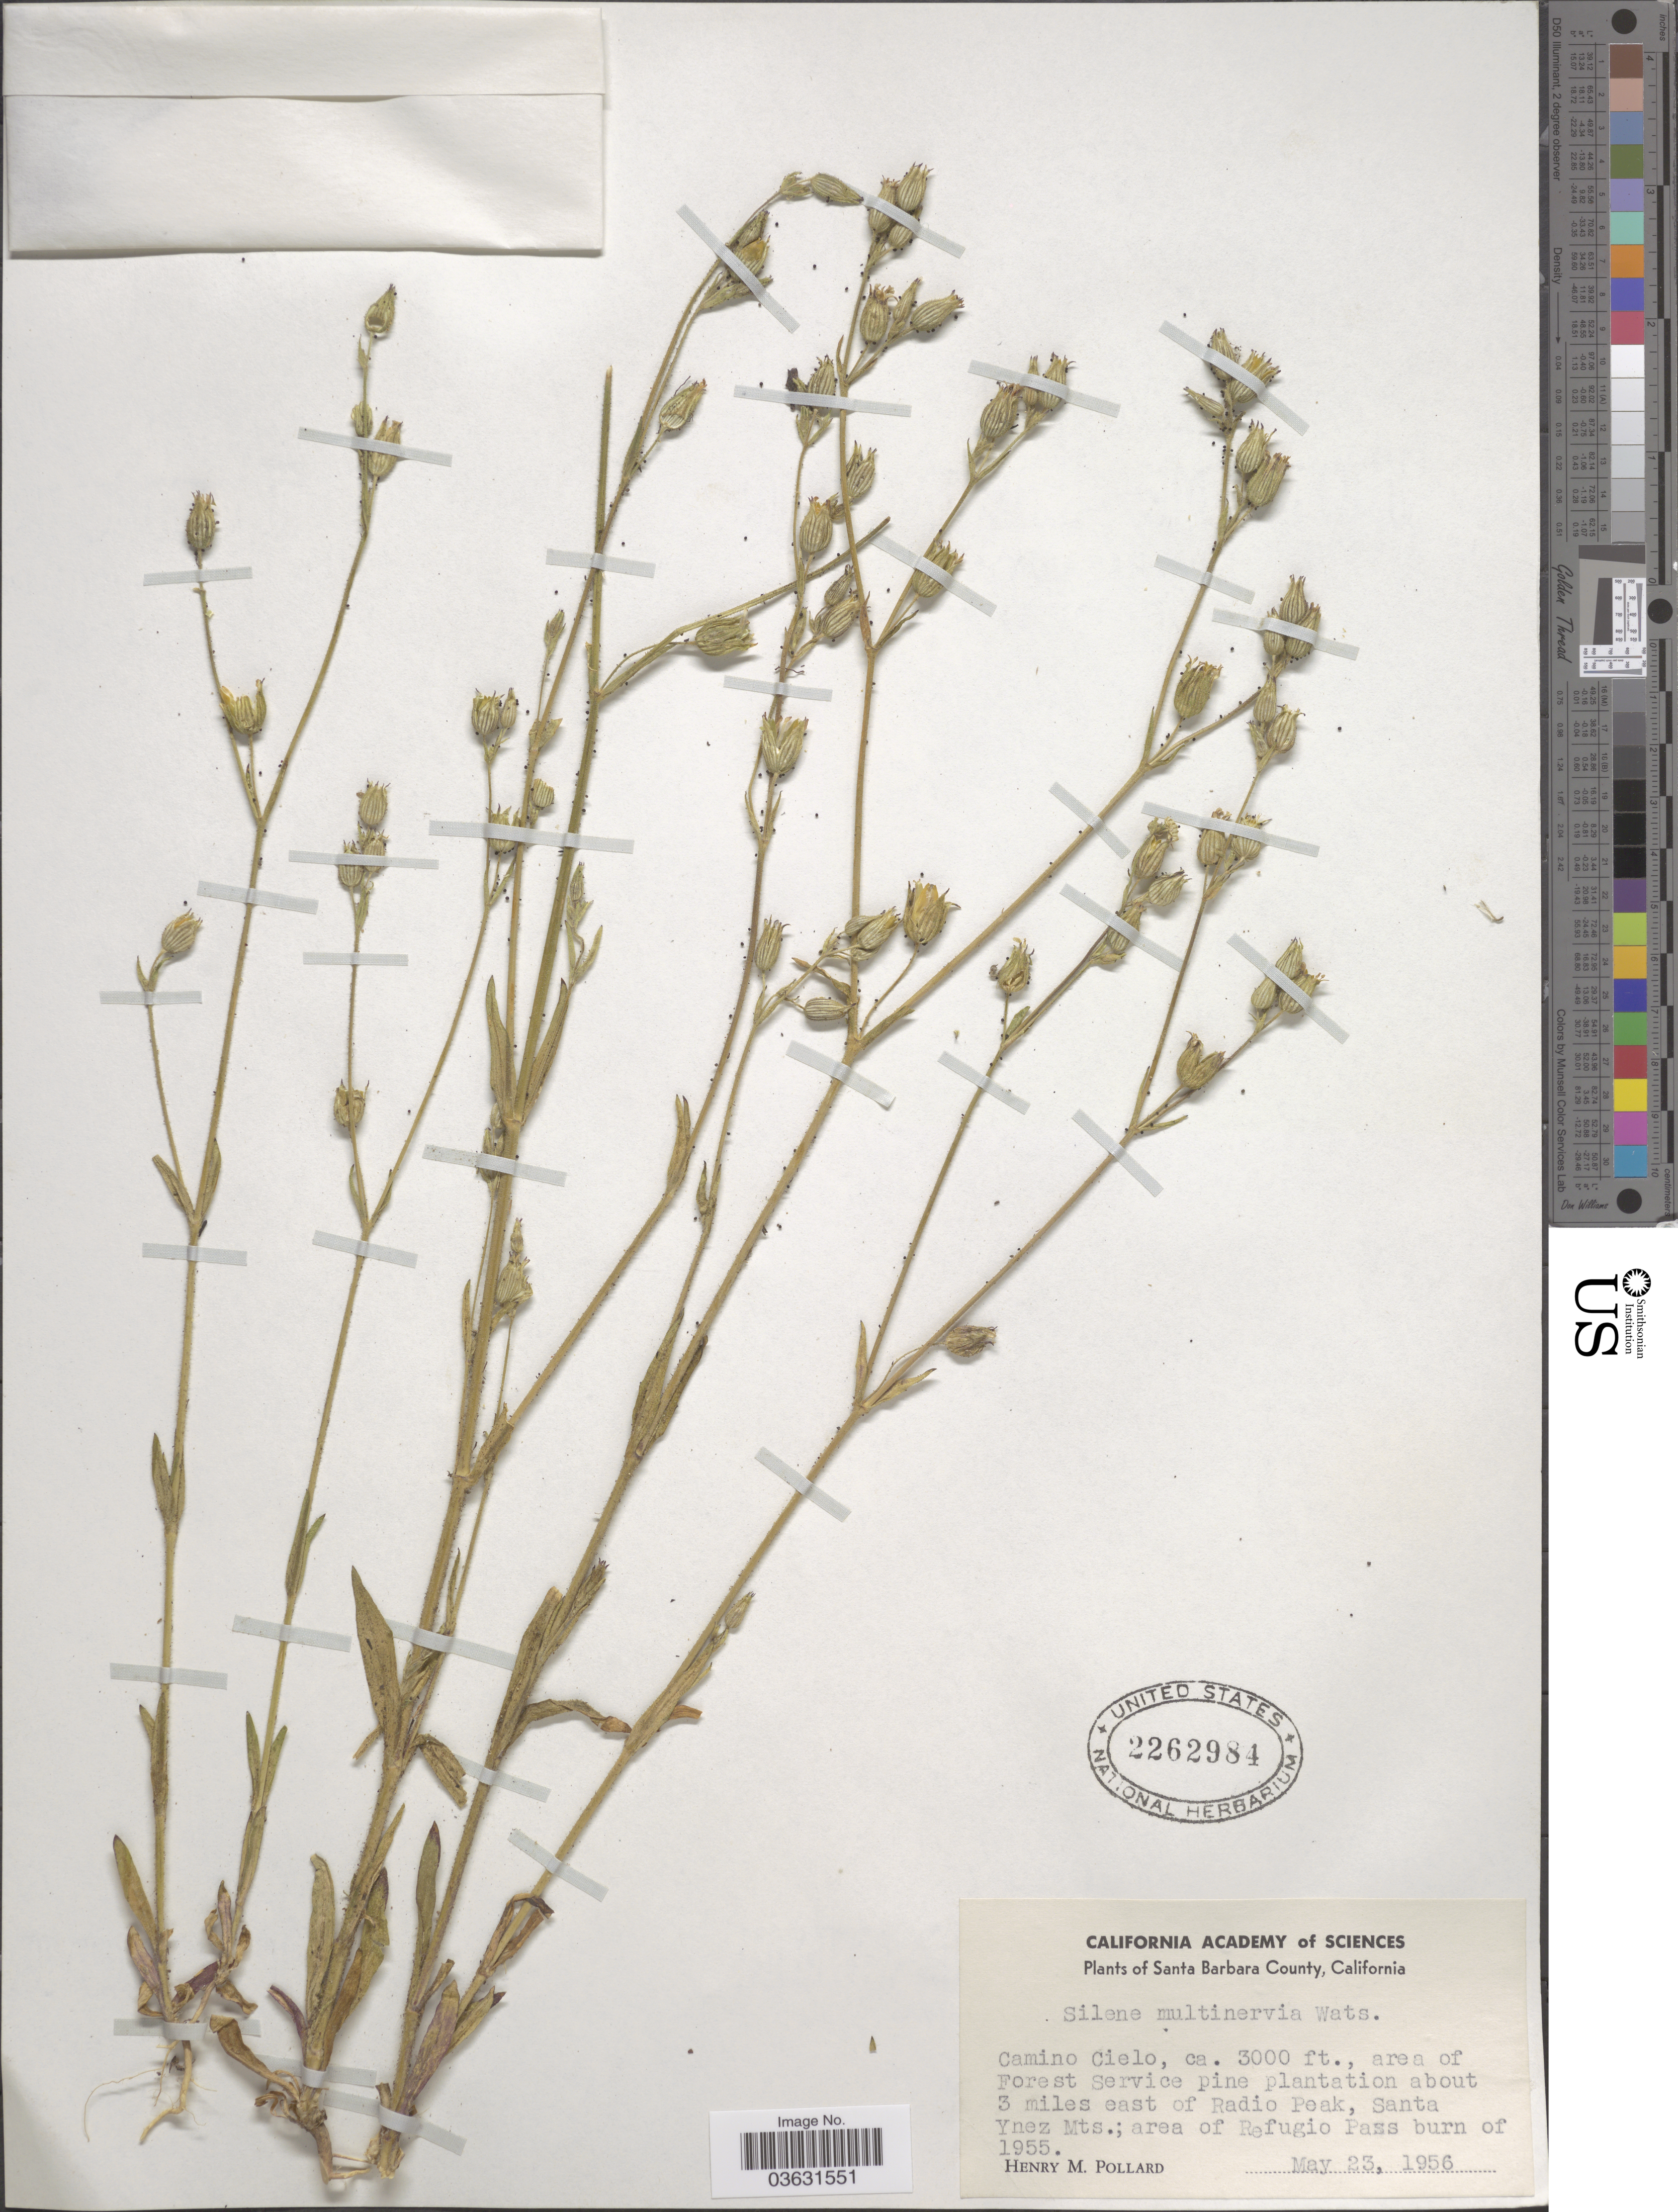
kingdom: Plantae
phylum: Tracheophyta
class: Magnoliopsida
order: Caryophyllales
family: Caryophyllaceae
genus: Silene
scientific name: Silene multinervia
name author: S. Watson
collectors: H. M. Pollard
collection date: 1956-05-23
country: United States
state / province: California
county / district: Santa Barbara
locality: Santa Barbara County. Camino Cielo, area of Forest Service pine plantation about 3 miles east of Radio Peak, Santa Ynez Mts.; area of Refugio Pass burn of 1955.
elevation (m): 914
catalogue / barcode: US 2262984